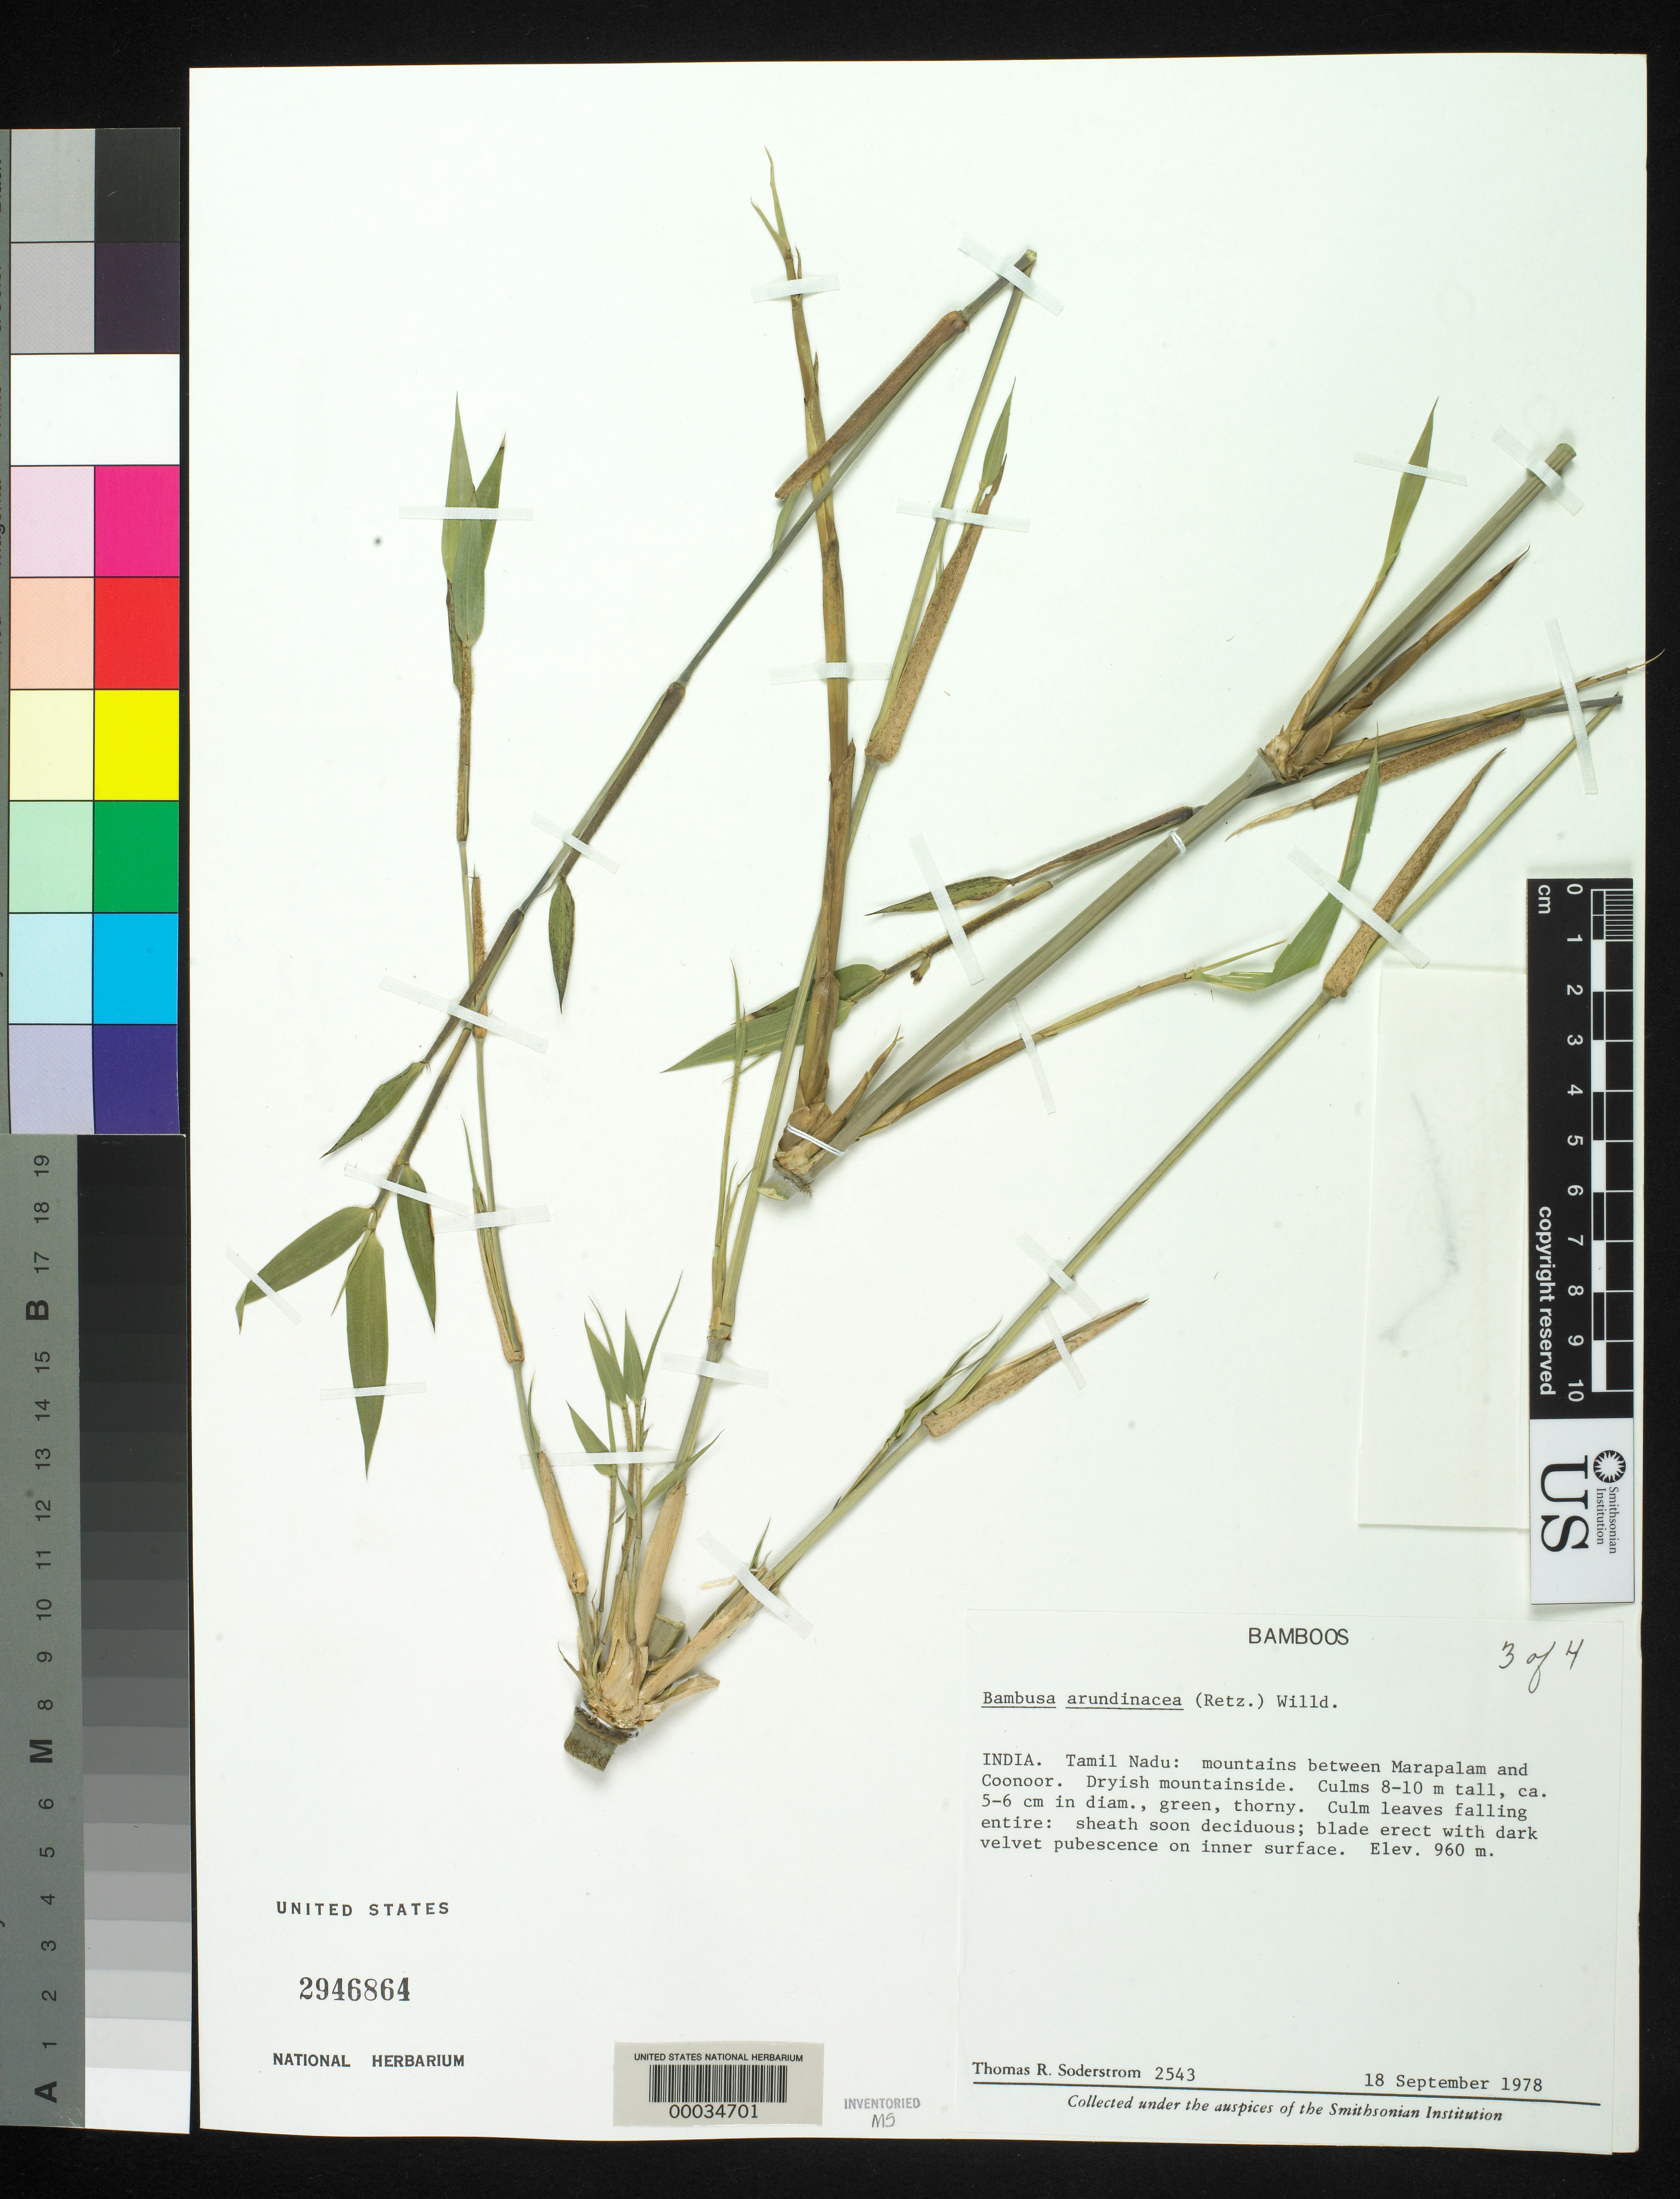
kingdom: Plantae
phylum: Tracheophyta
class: Liliopsida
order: Poales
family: Poaceae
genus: Bambusa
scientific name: Bambusa bambos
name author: (L.) Voss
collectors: T. R. Soderstrom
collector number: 2543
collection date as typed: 18 Sep 1978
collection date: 1978-09-18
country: India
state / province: Tamil Nadu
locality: Marapalam, coonoor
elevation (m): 960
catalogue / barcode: US 2946864